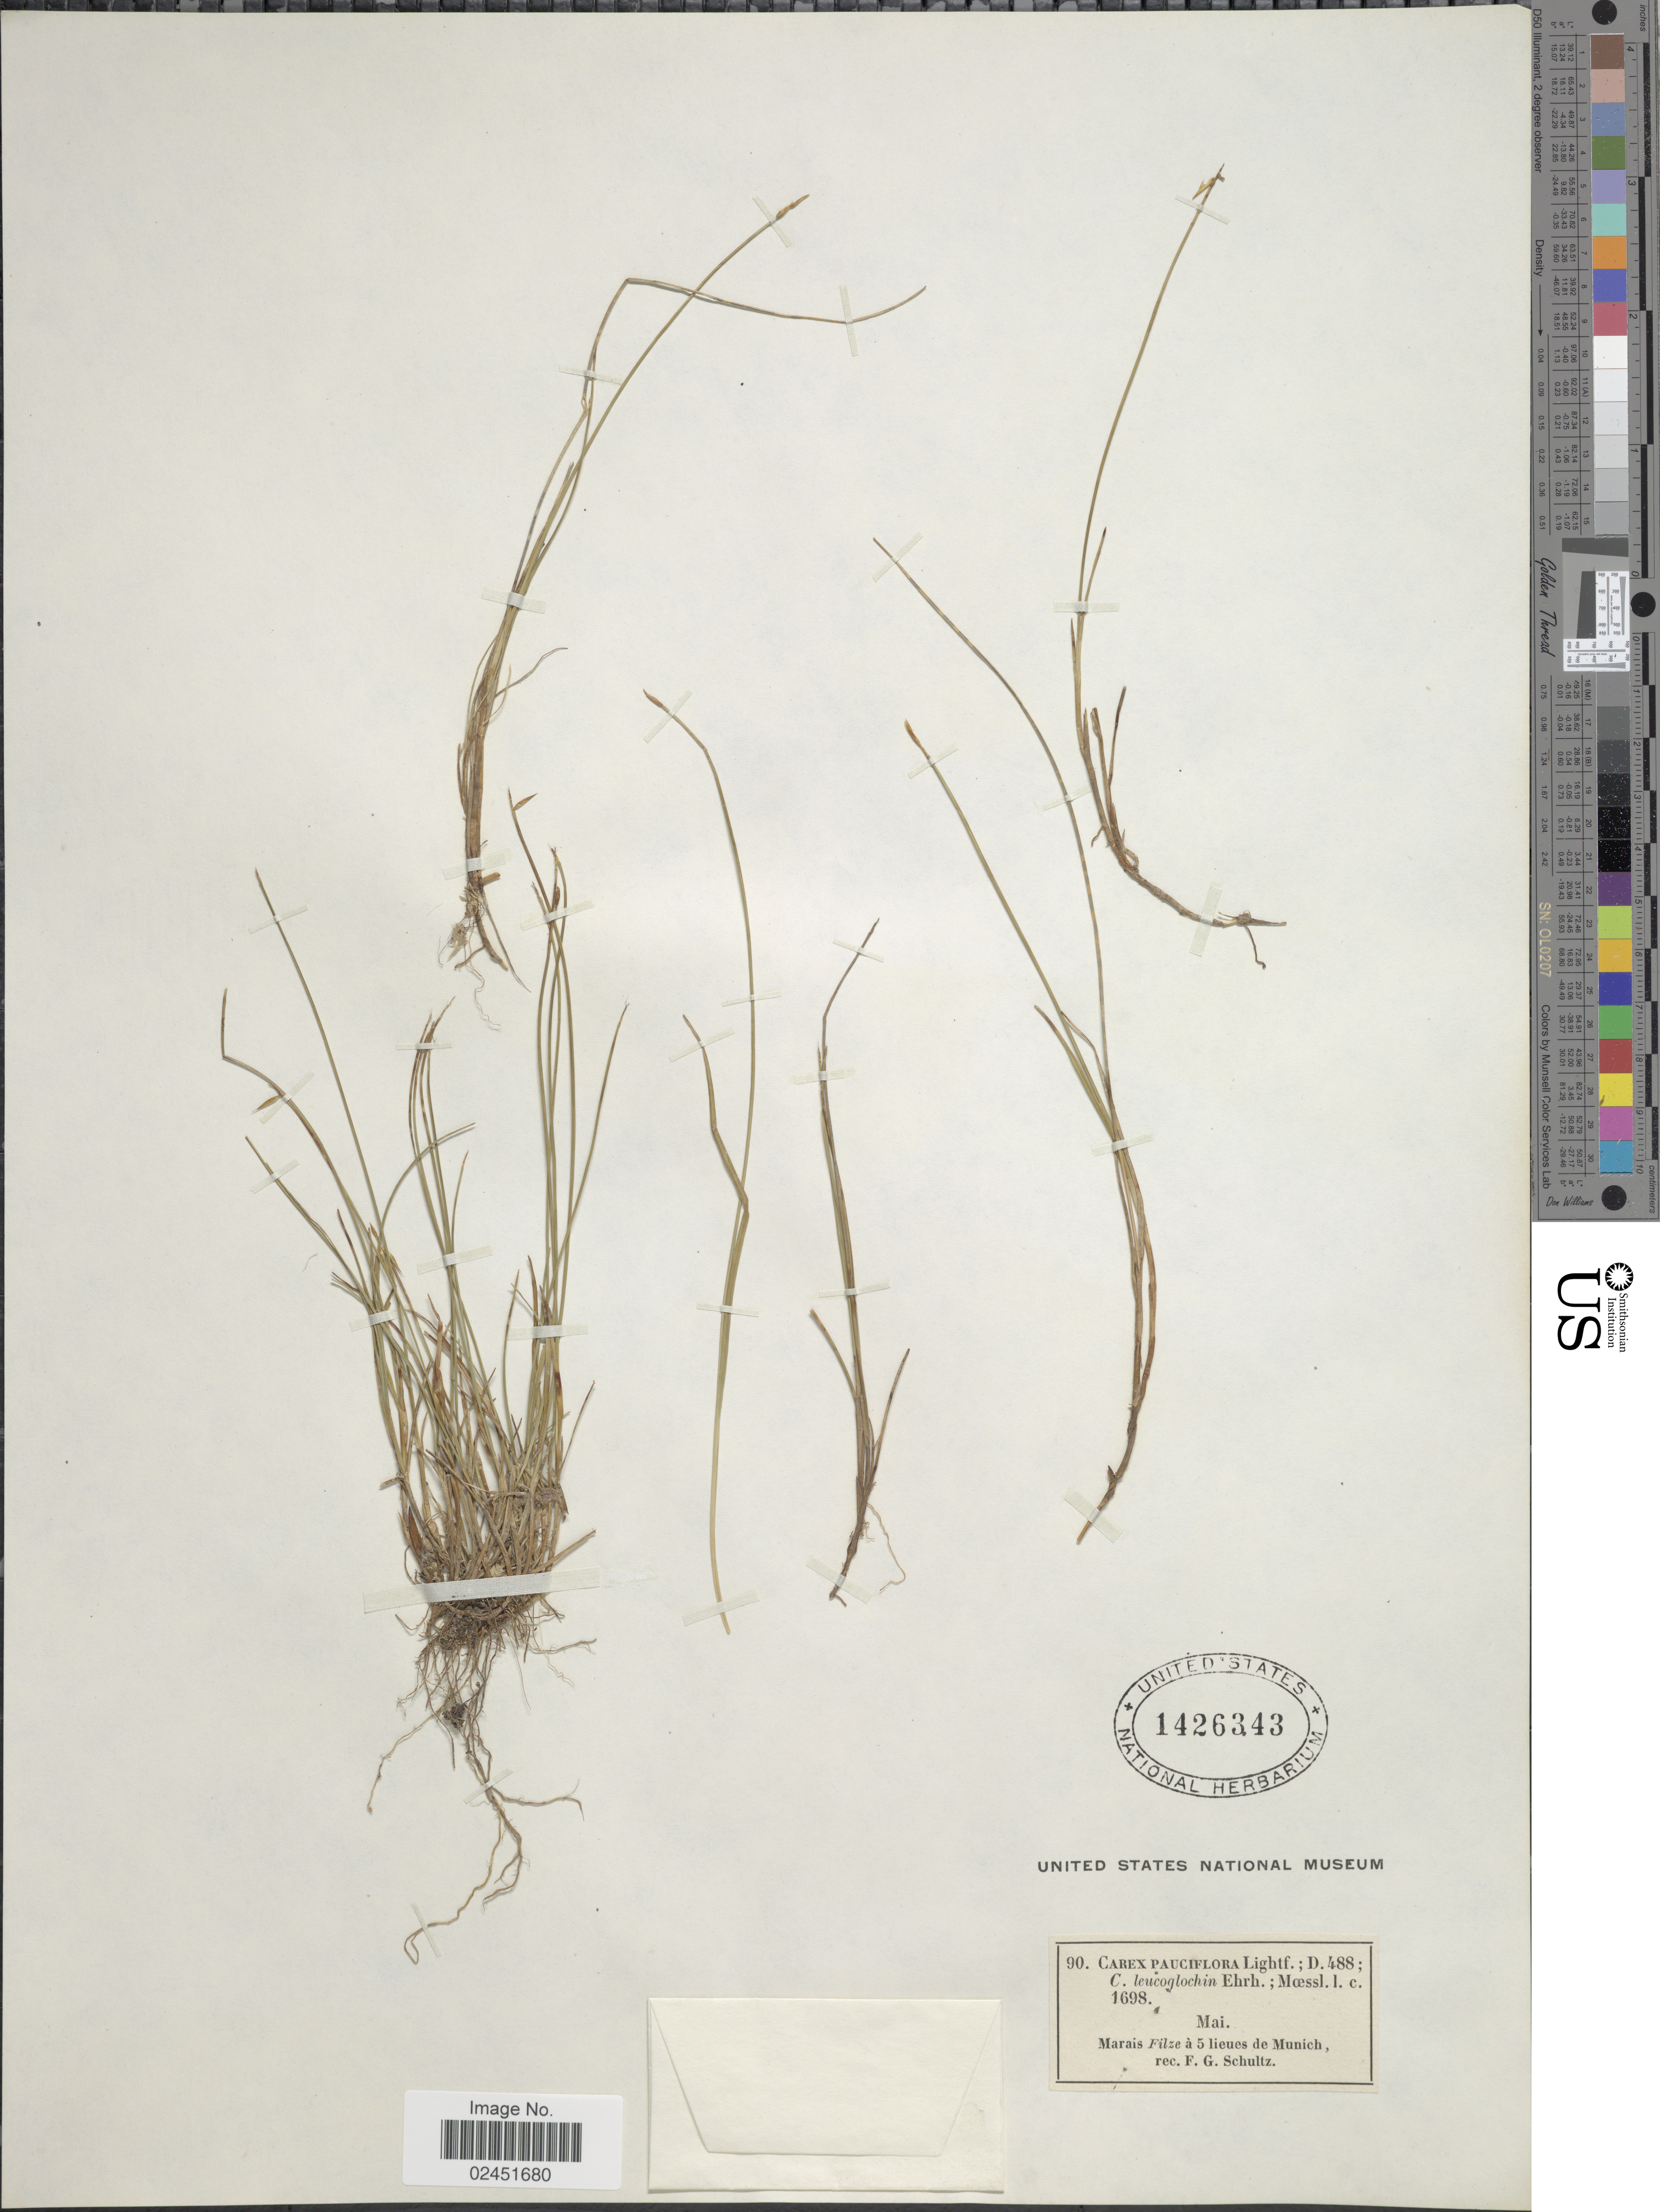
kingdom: Plantae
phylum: Tracheophyta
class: Liliopsida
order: Poales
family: Cyperaceae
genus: Carex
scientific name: Carex pauciflora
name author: Lightf.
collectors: F. Schultz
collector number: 90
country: Germany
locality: Marais Filze a 5 lieues de Munich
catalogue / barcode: US 1426343